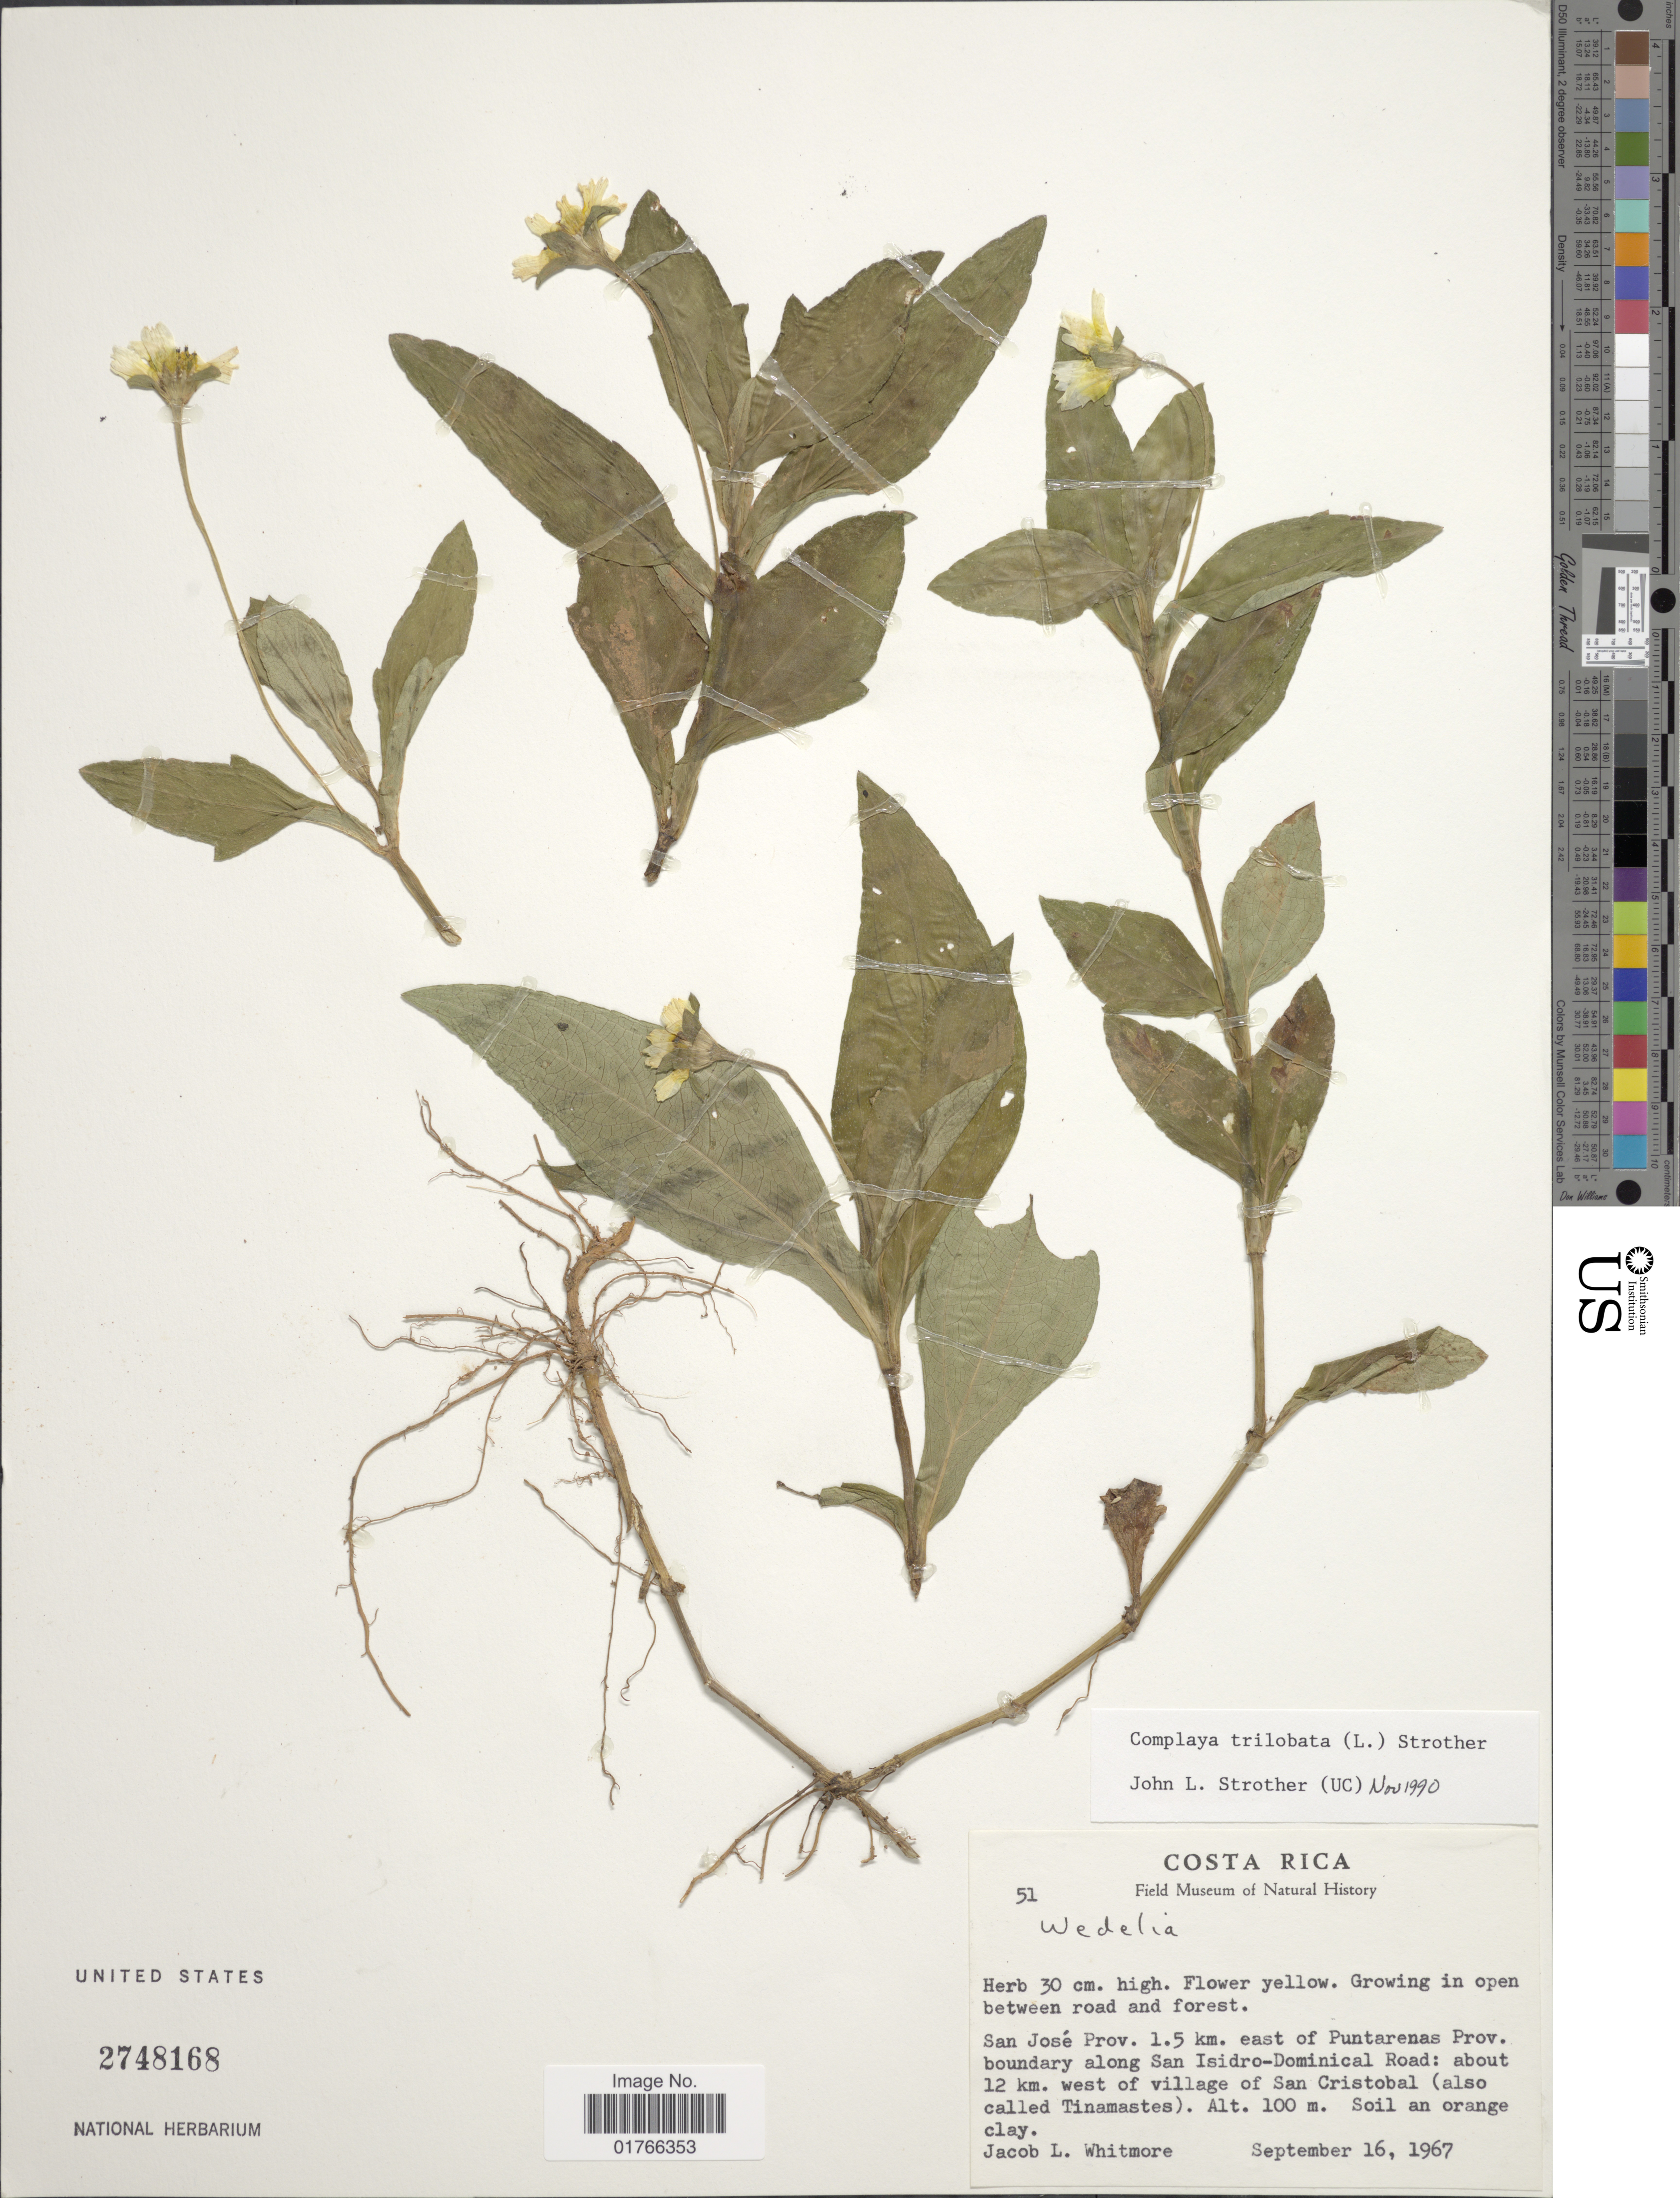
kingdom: Plantae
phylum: Tracheophyta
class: Magnoliopsida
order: Asterales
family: Asteraceae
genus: Sphagneticola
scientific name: Sphagneticola trilobata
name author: (L.) Pruski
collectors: J. Whitmore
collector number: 51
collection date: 1967-09-16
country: Costa Rica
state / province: San José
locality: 1.5 km east of Puntarenas Prov., boundary along San Isidro-Dominical Road, about 12 km west of village of San Cristobal (also called Tinamastes)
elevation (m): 100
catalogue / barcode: US 2748168